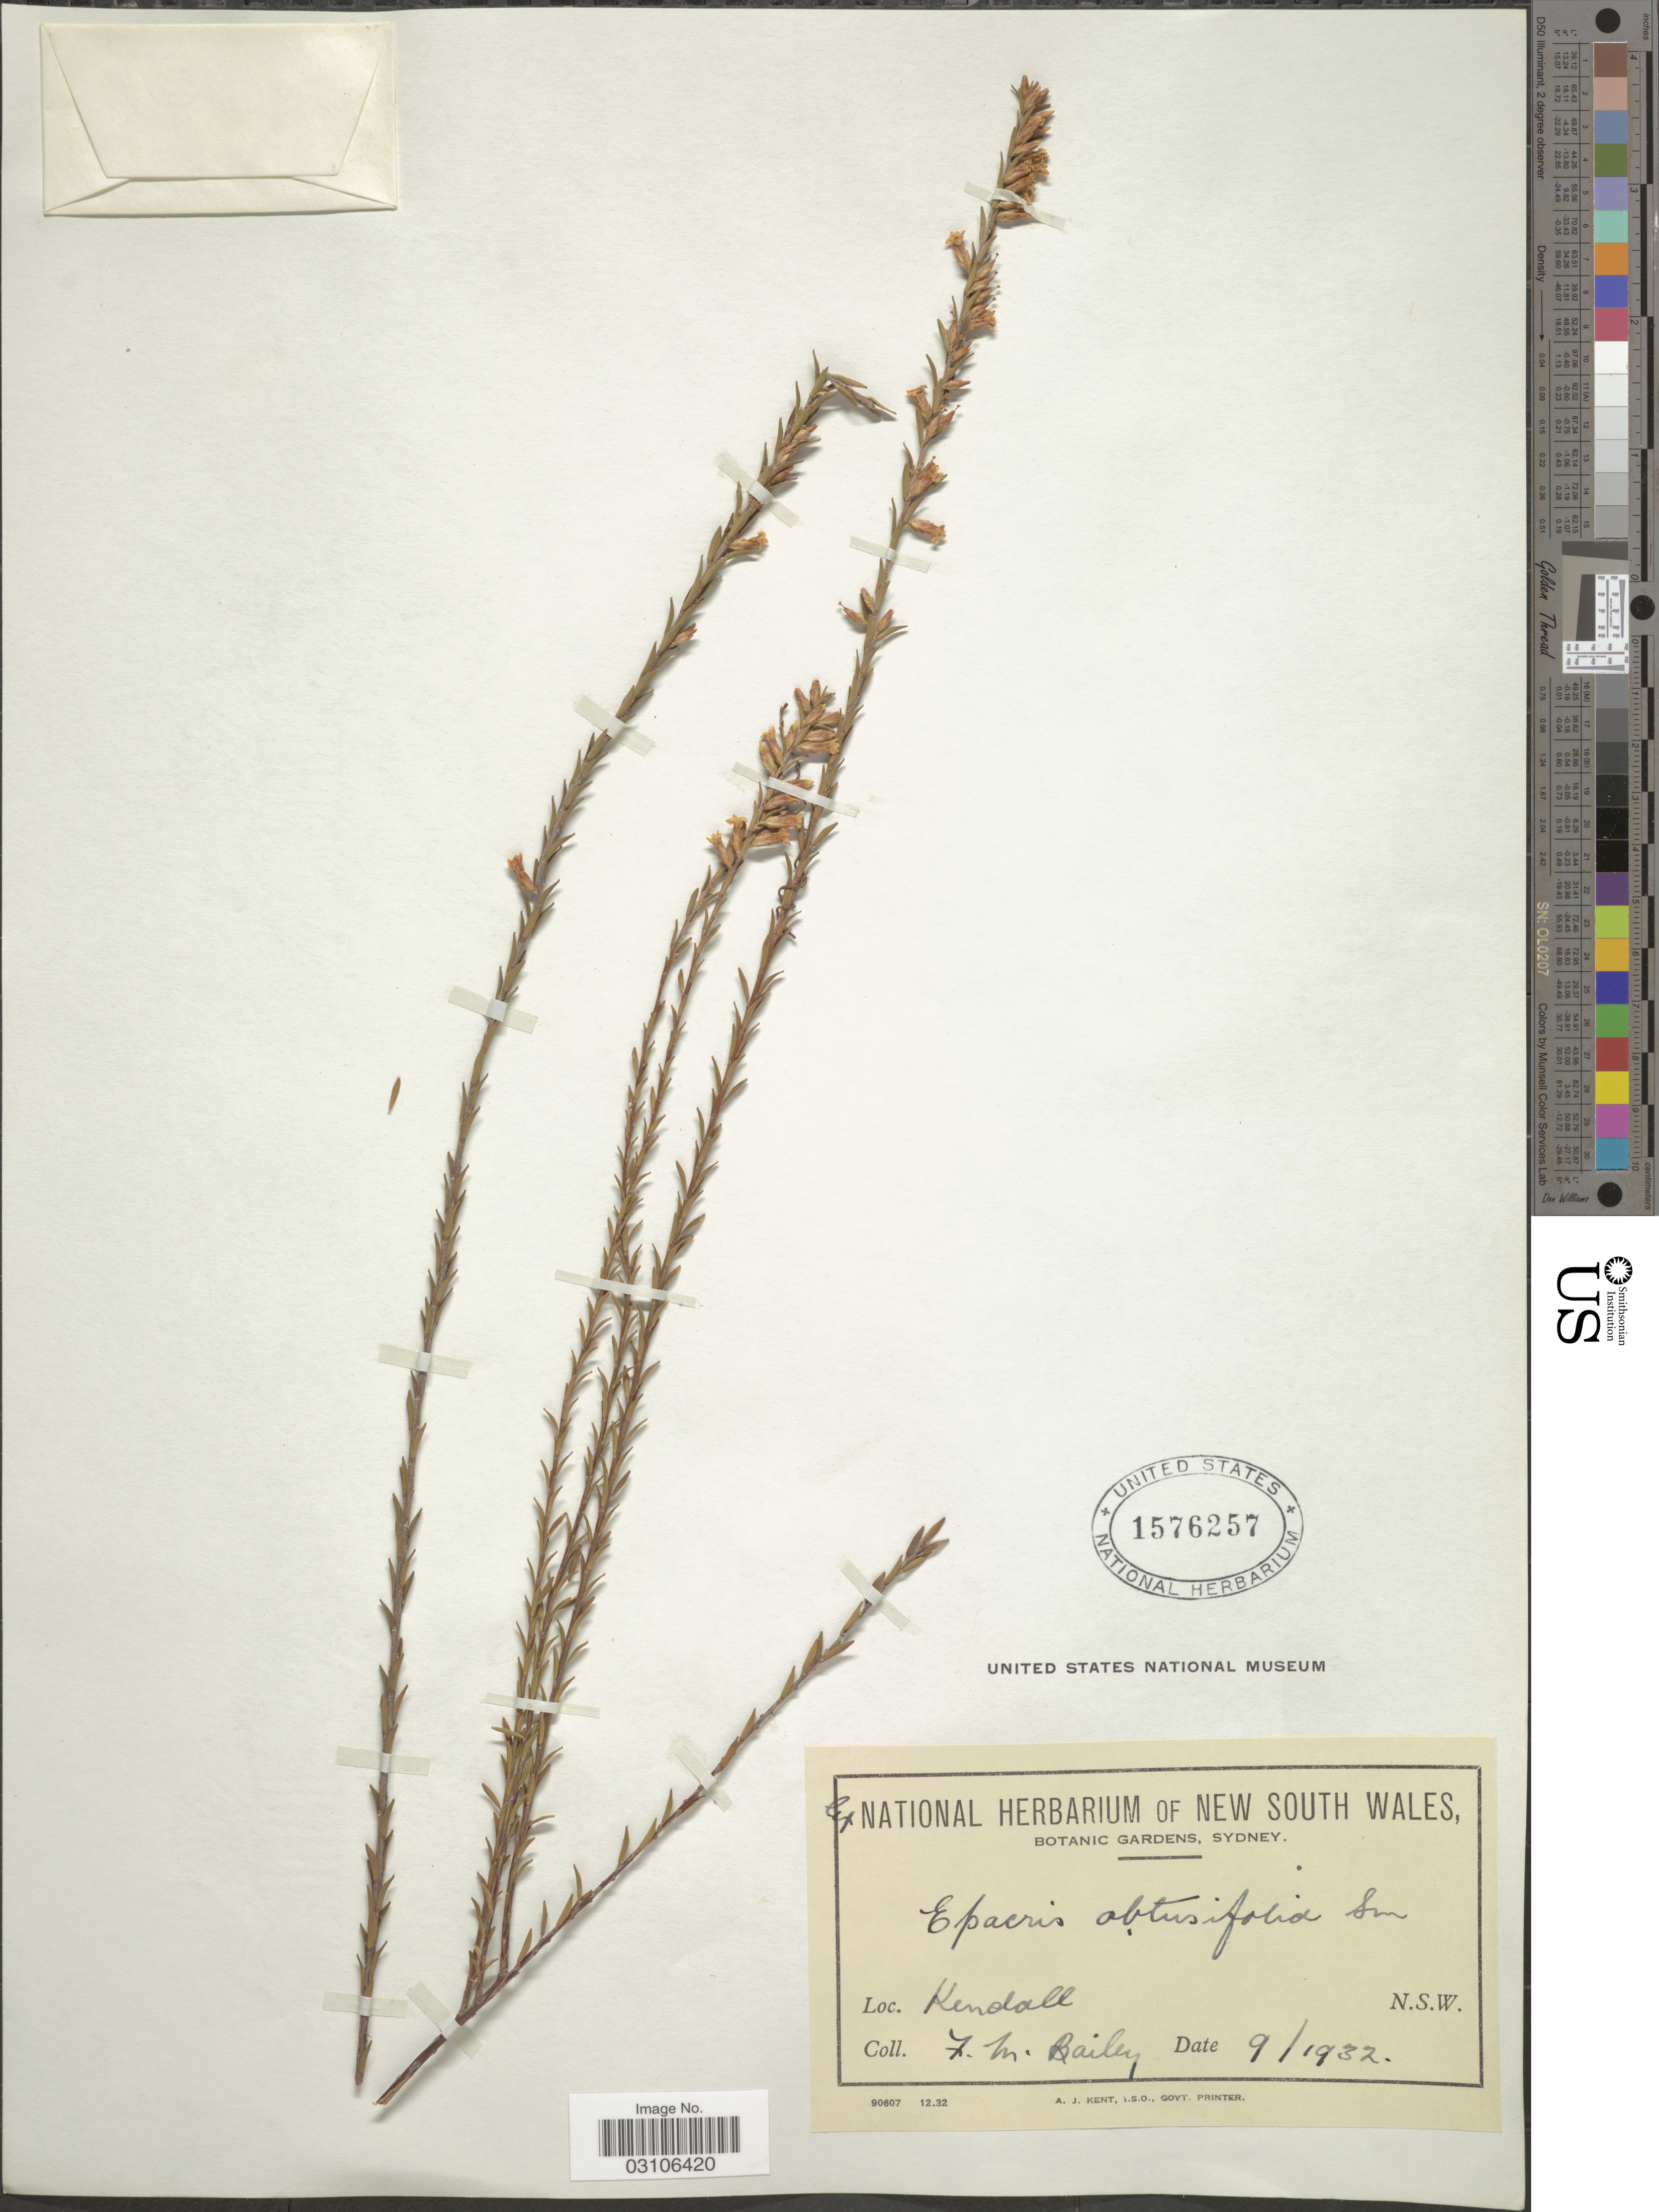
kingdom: Plantae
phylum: Tracheophyta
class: Magnoliopsida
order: Ericales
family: Ericaceae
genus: Epacris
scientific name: Epacris obtusifolia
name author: Sm.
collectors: F. M. Bailey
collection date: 1932-09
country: Australia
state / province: New South Wales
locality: Kendall.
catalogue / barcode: US 1576257